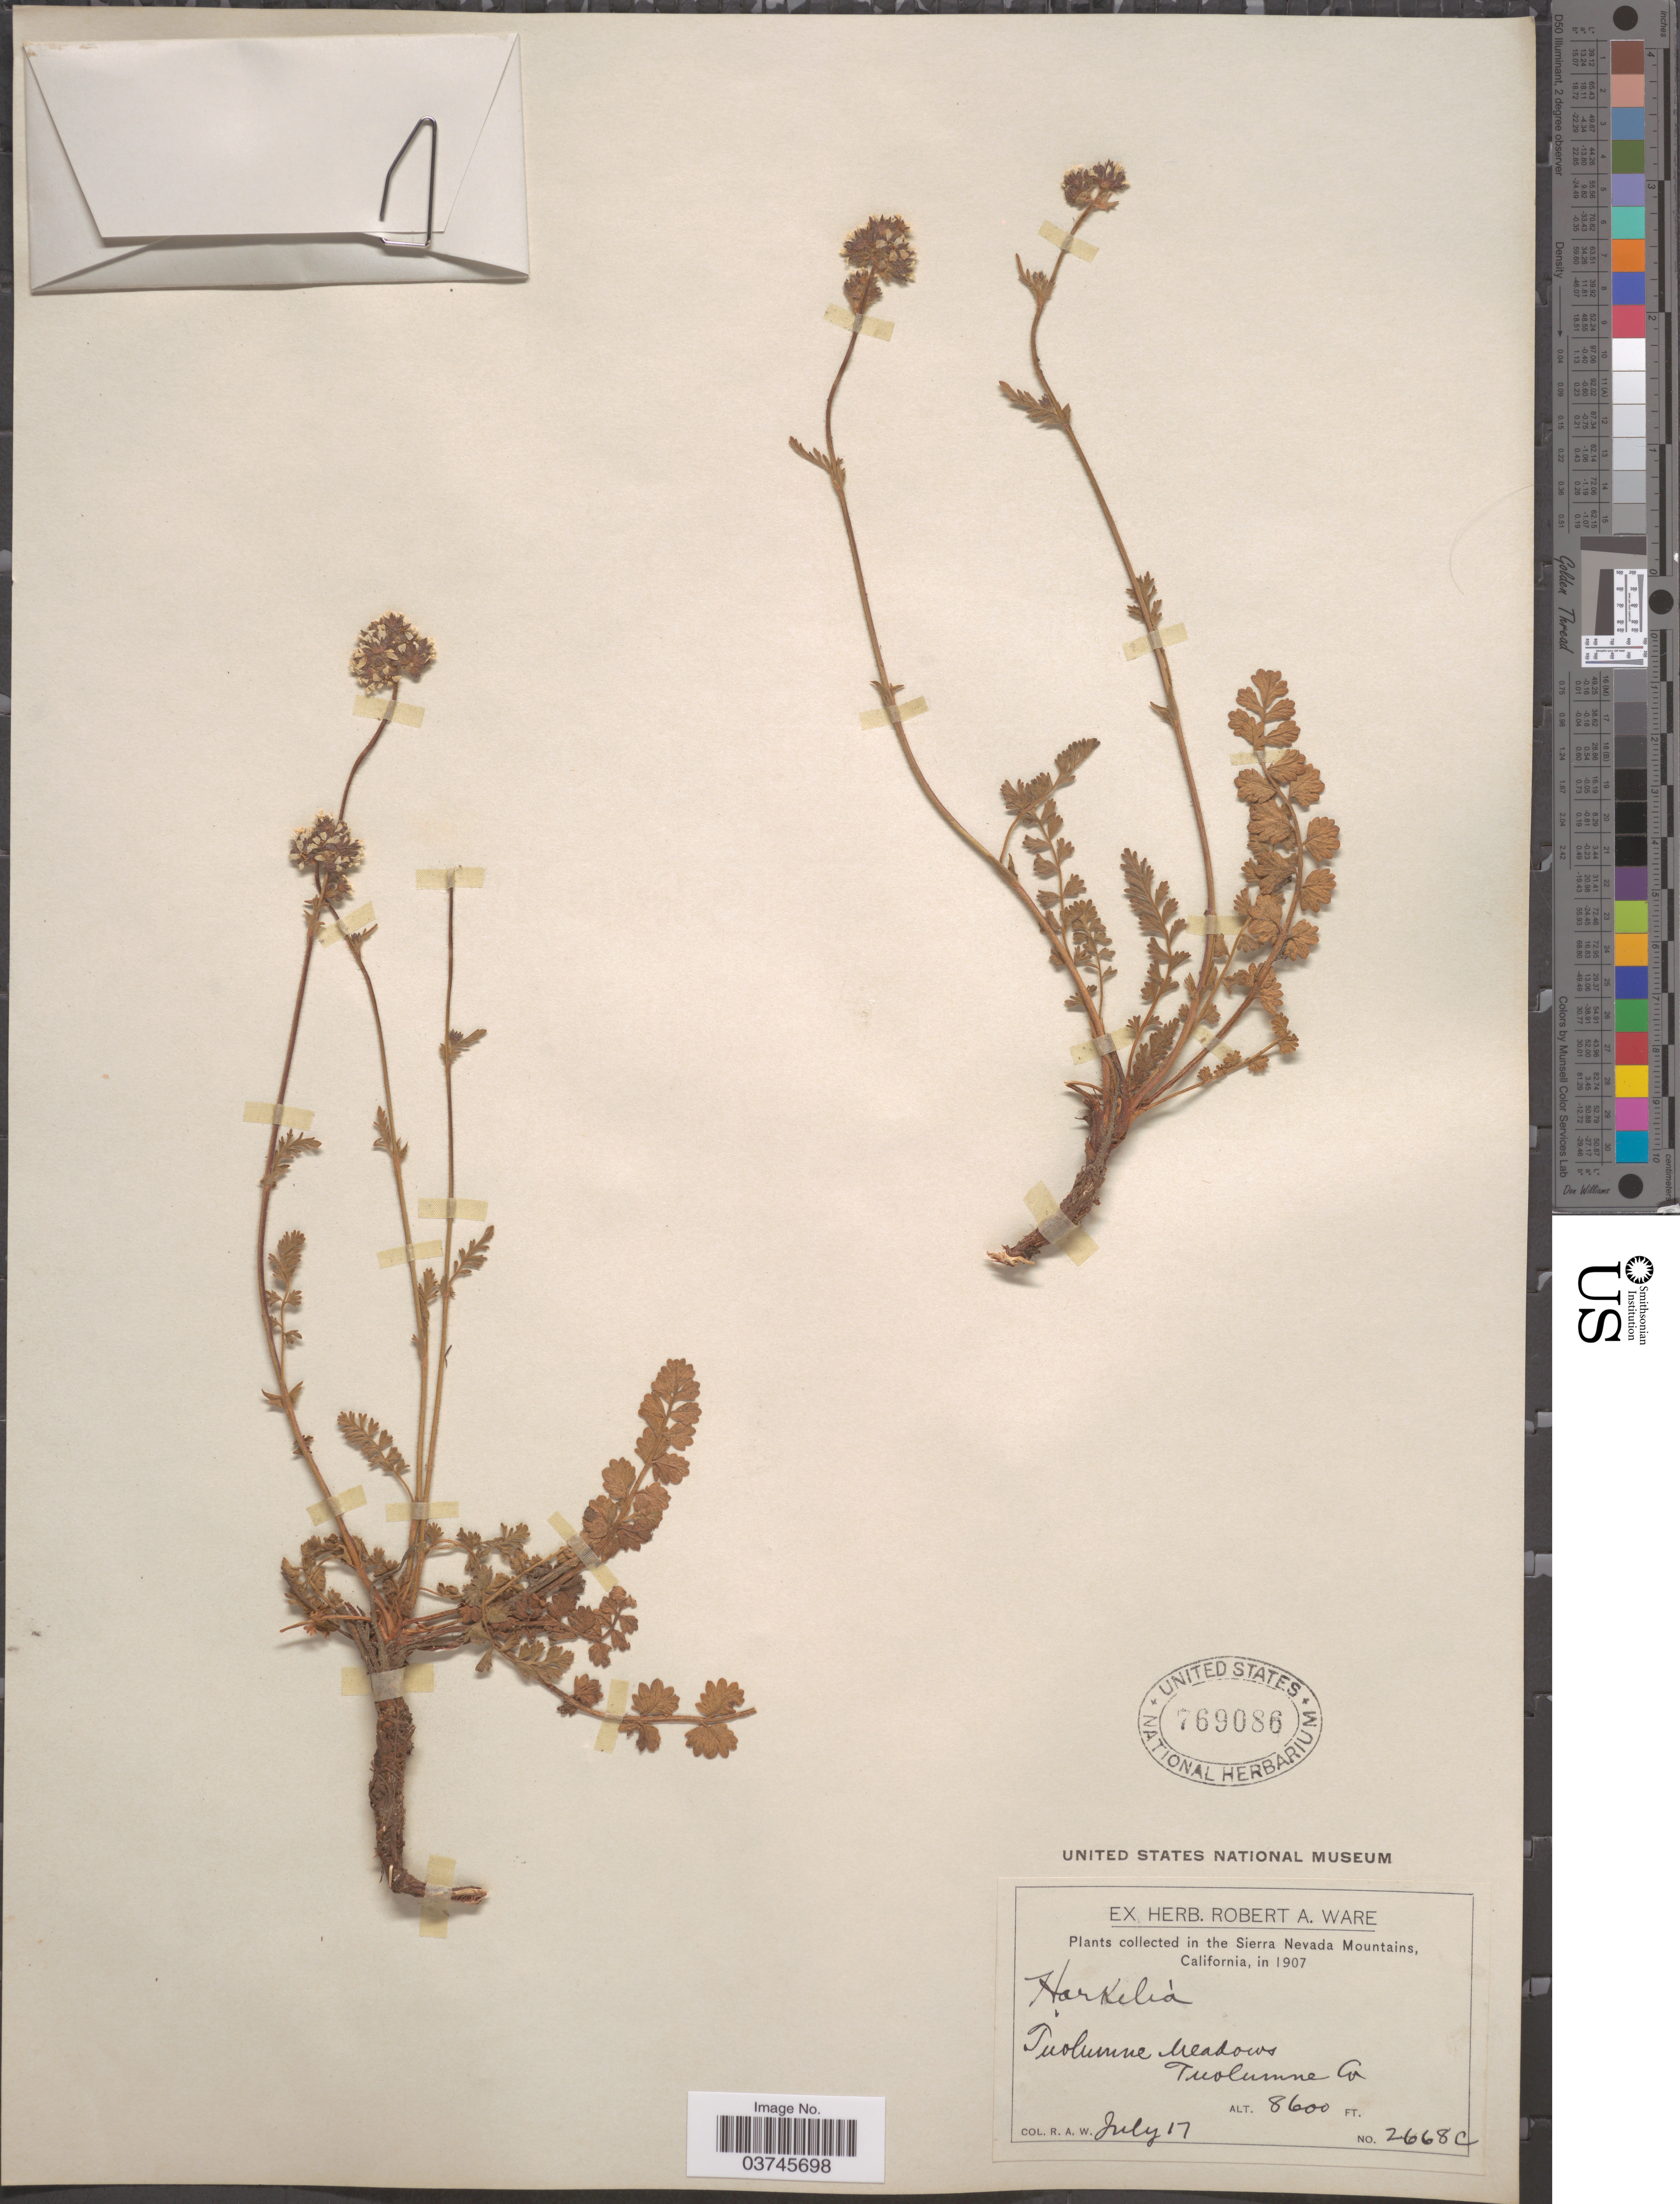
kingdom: Plantae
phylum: Tracheophyta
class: Magnoliopsida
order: Rosales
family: Rosaceae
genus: Potentilla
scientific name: Potentilla douglasii var. parviflora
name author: (Nutt. ex Hook. & Arn.) J.T. Howell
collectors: R. Ware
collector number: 2668C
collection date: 1907-07-17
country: United States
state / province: California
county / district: Tuolumne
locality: Sierra Nevada Mountains. Tuolumne Meadows, Tuolumne Co.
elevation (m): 2621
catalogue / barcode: US 769086